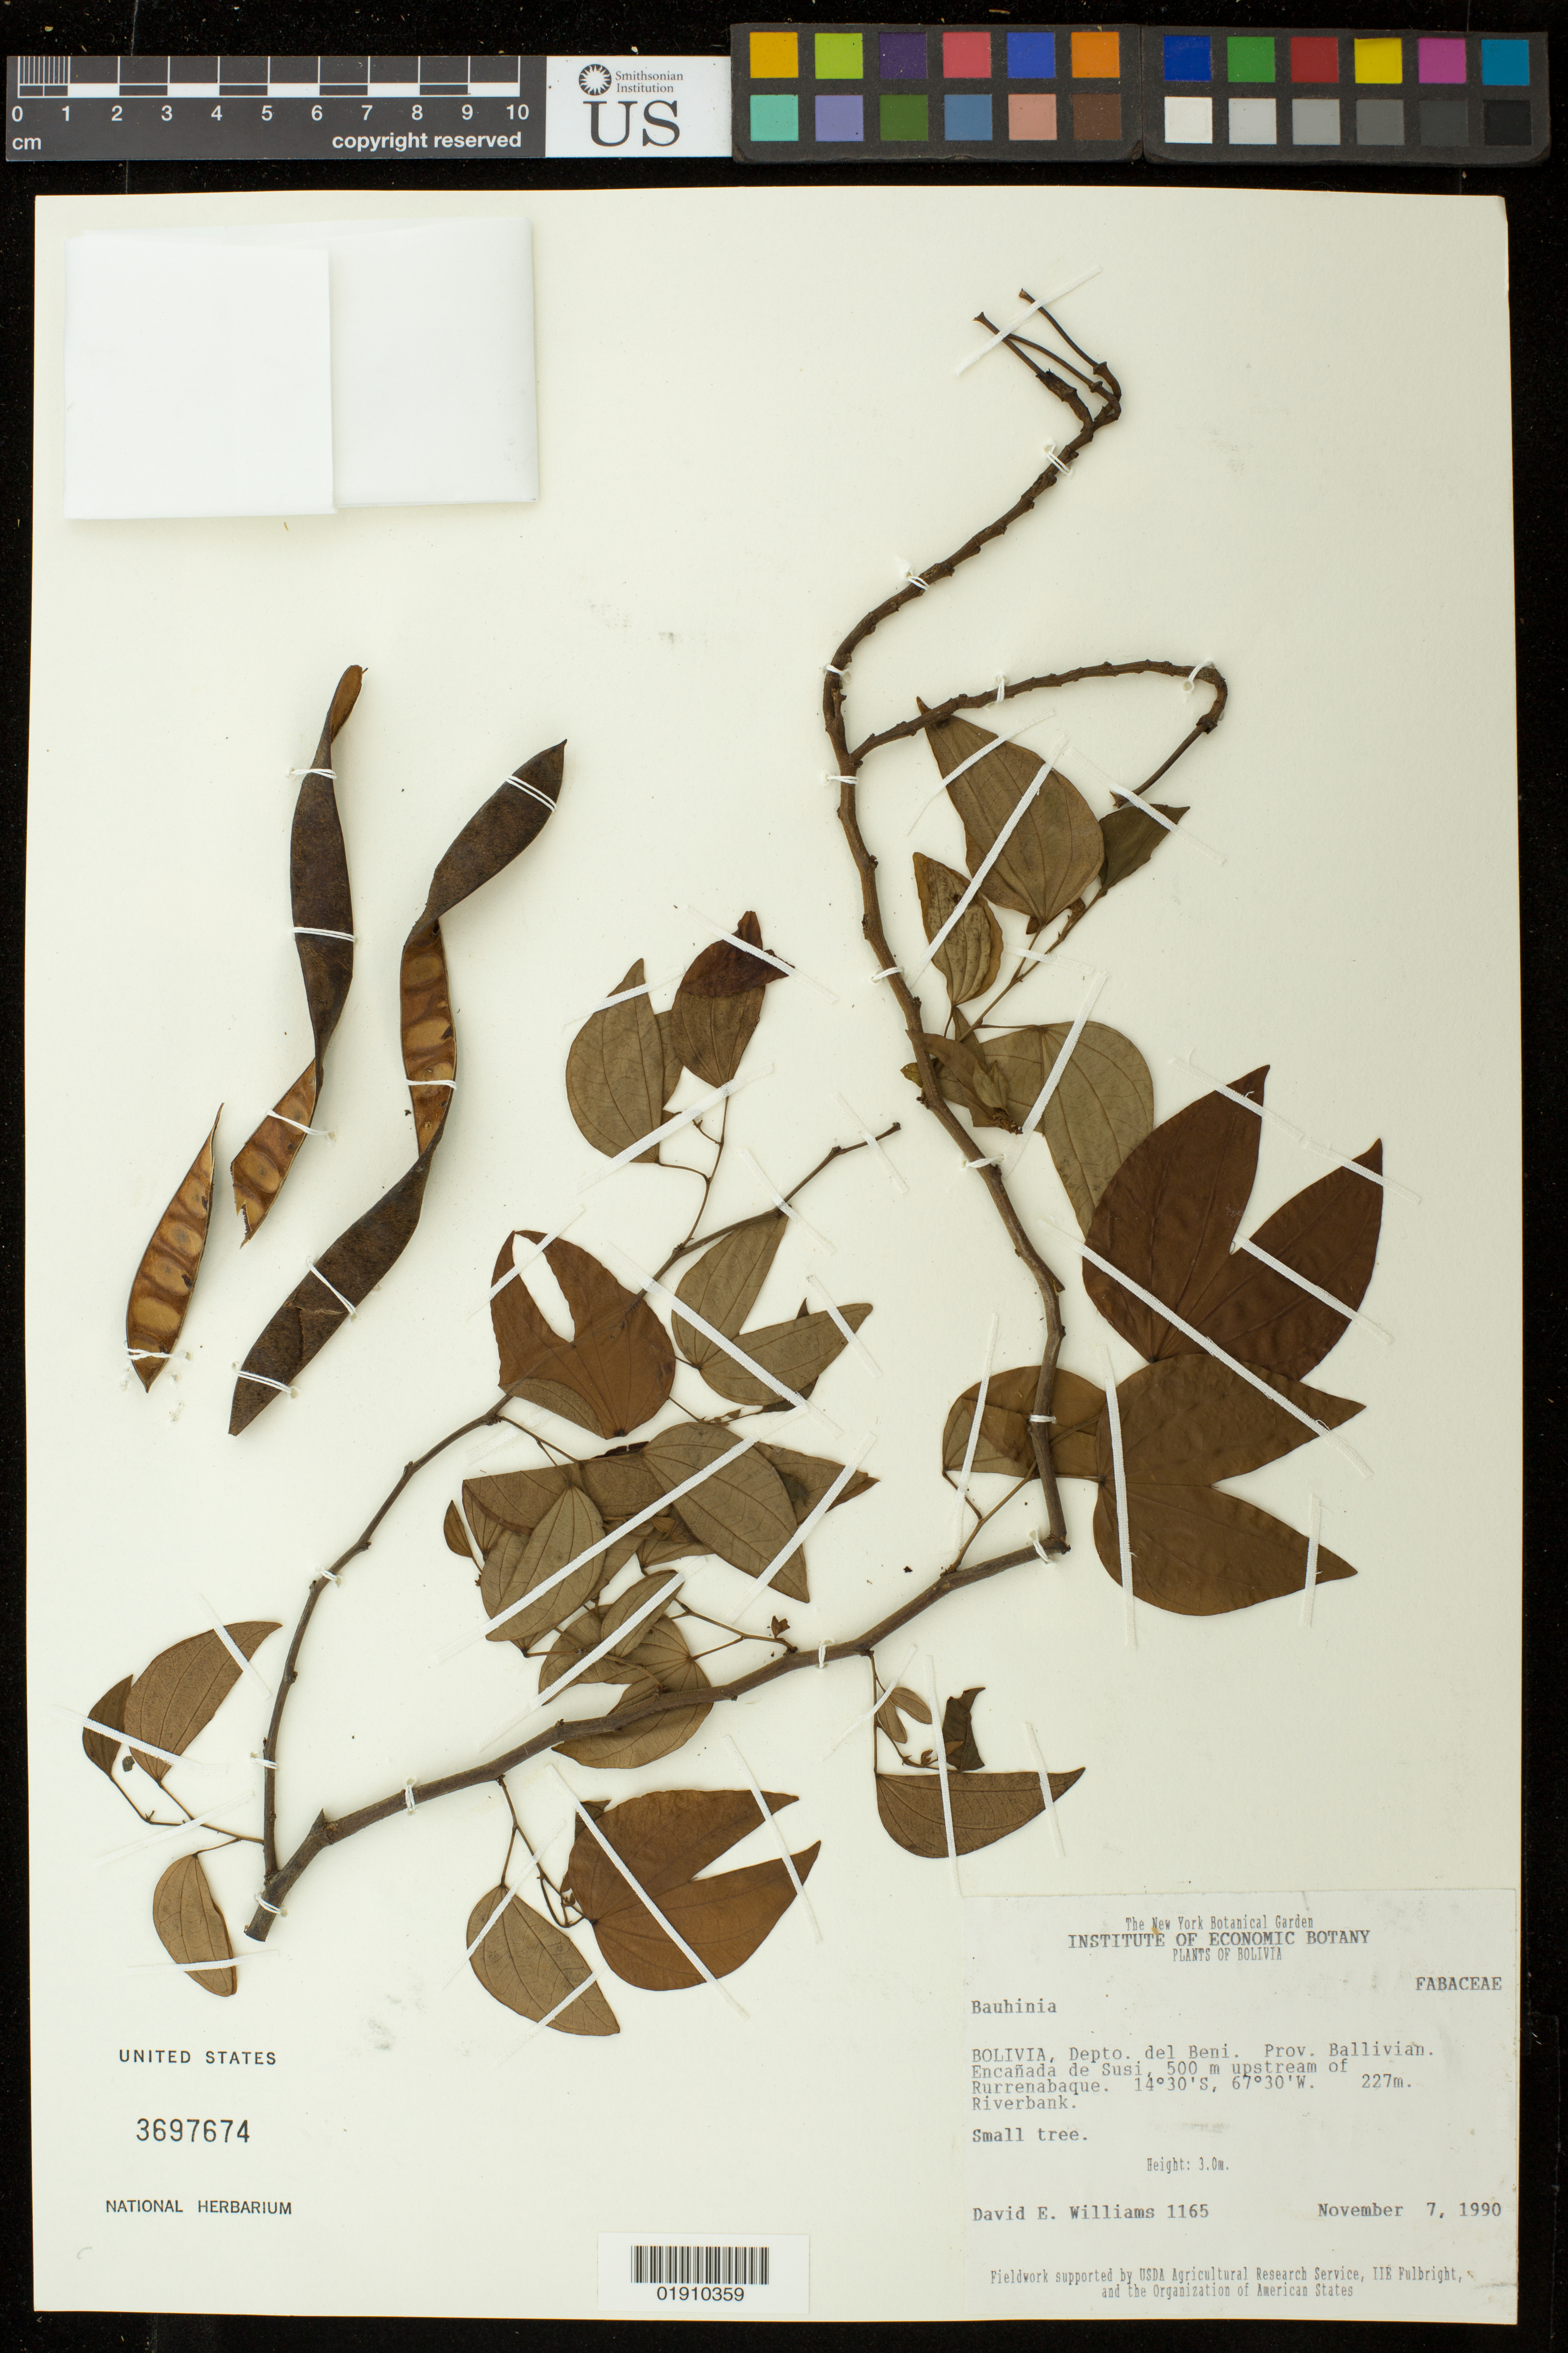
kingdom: Plantae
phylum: Tracheophyta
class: Magnoliopsida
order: Fabales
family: Fabaceae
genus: Bauhinia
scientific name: Bauhinia sp.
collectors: D. E. Williams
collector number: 1165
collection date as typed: November 7, 1990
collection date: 1990-11-07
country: Bolivia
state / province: Beni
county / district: General José Ballivián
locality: Encanada de Susi, 500 m upstream of Rurrenabaque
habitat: Riverbank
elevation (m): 227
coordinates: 14 30 0 S, 67 30 0 W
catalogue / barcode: US 3697674